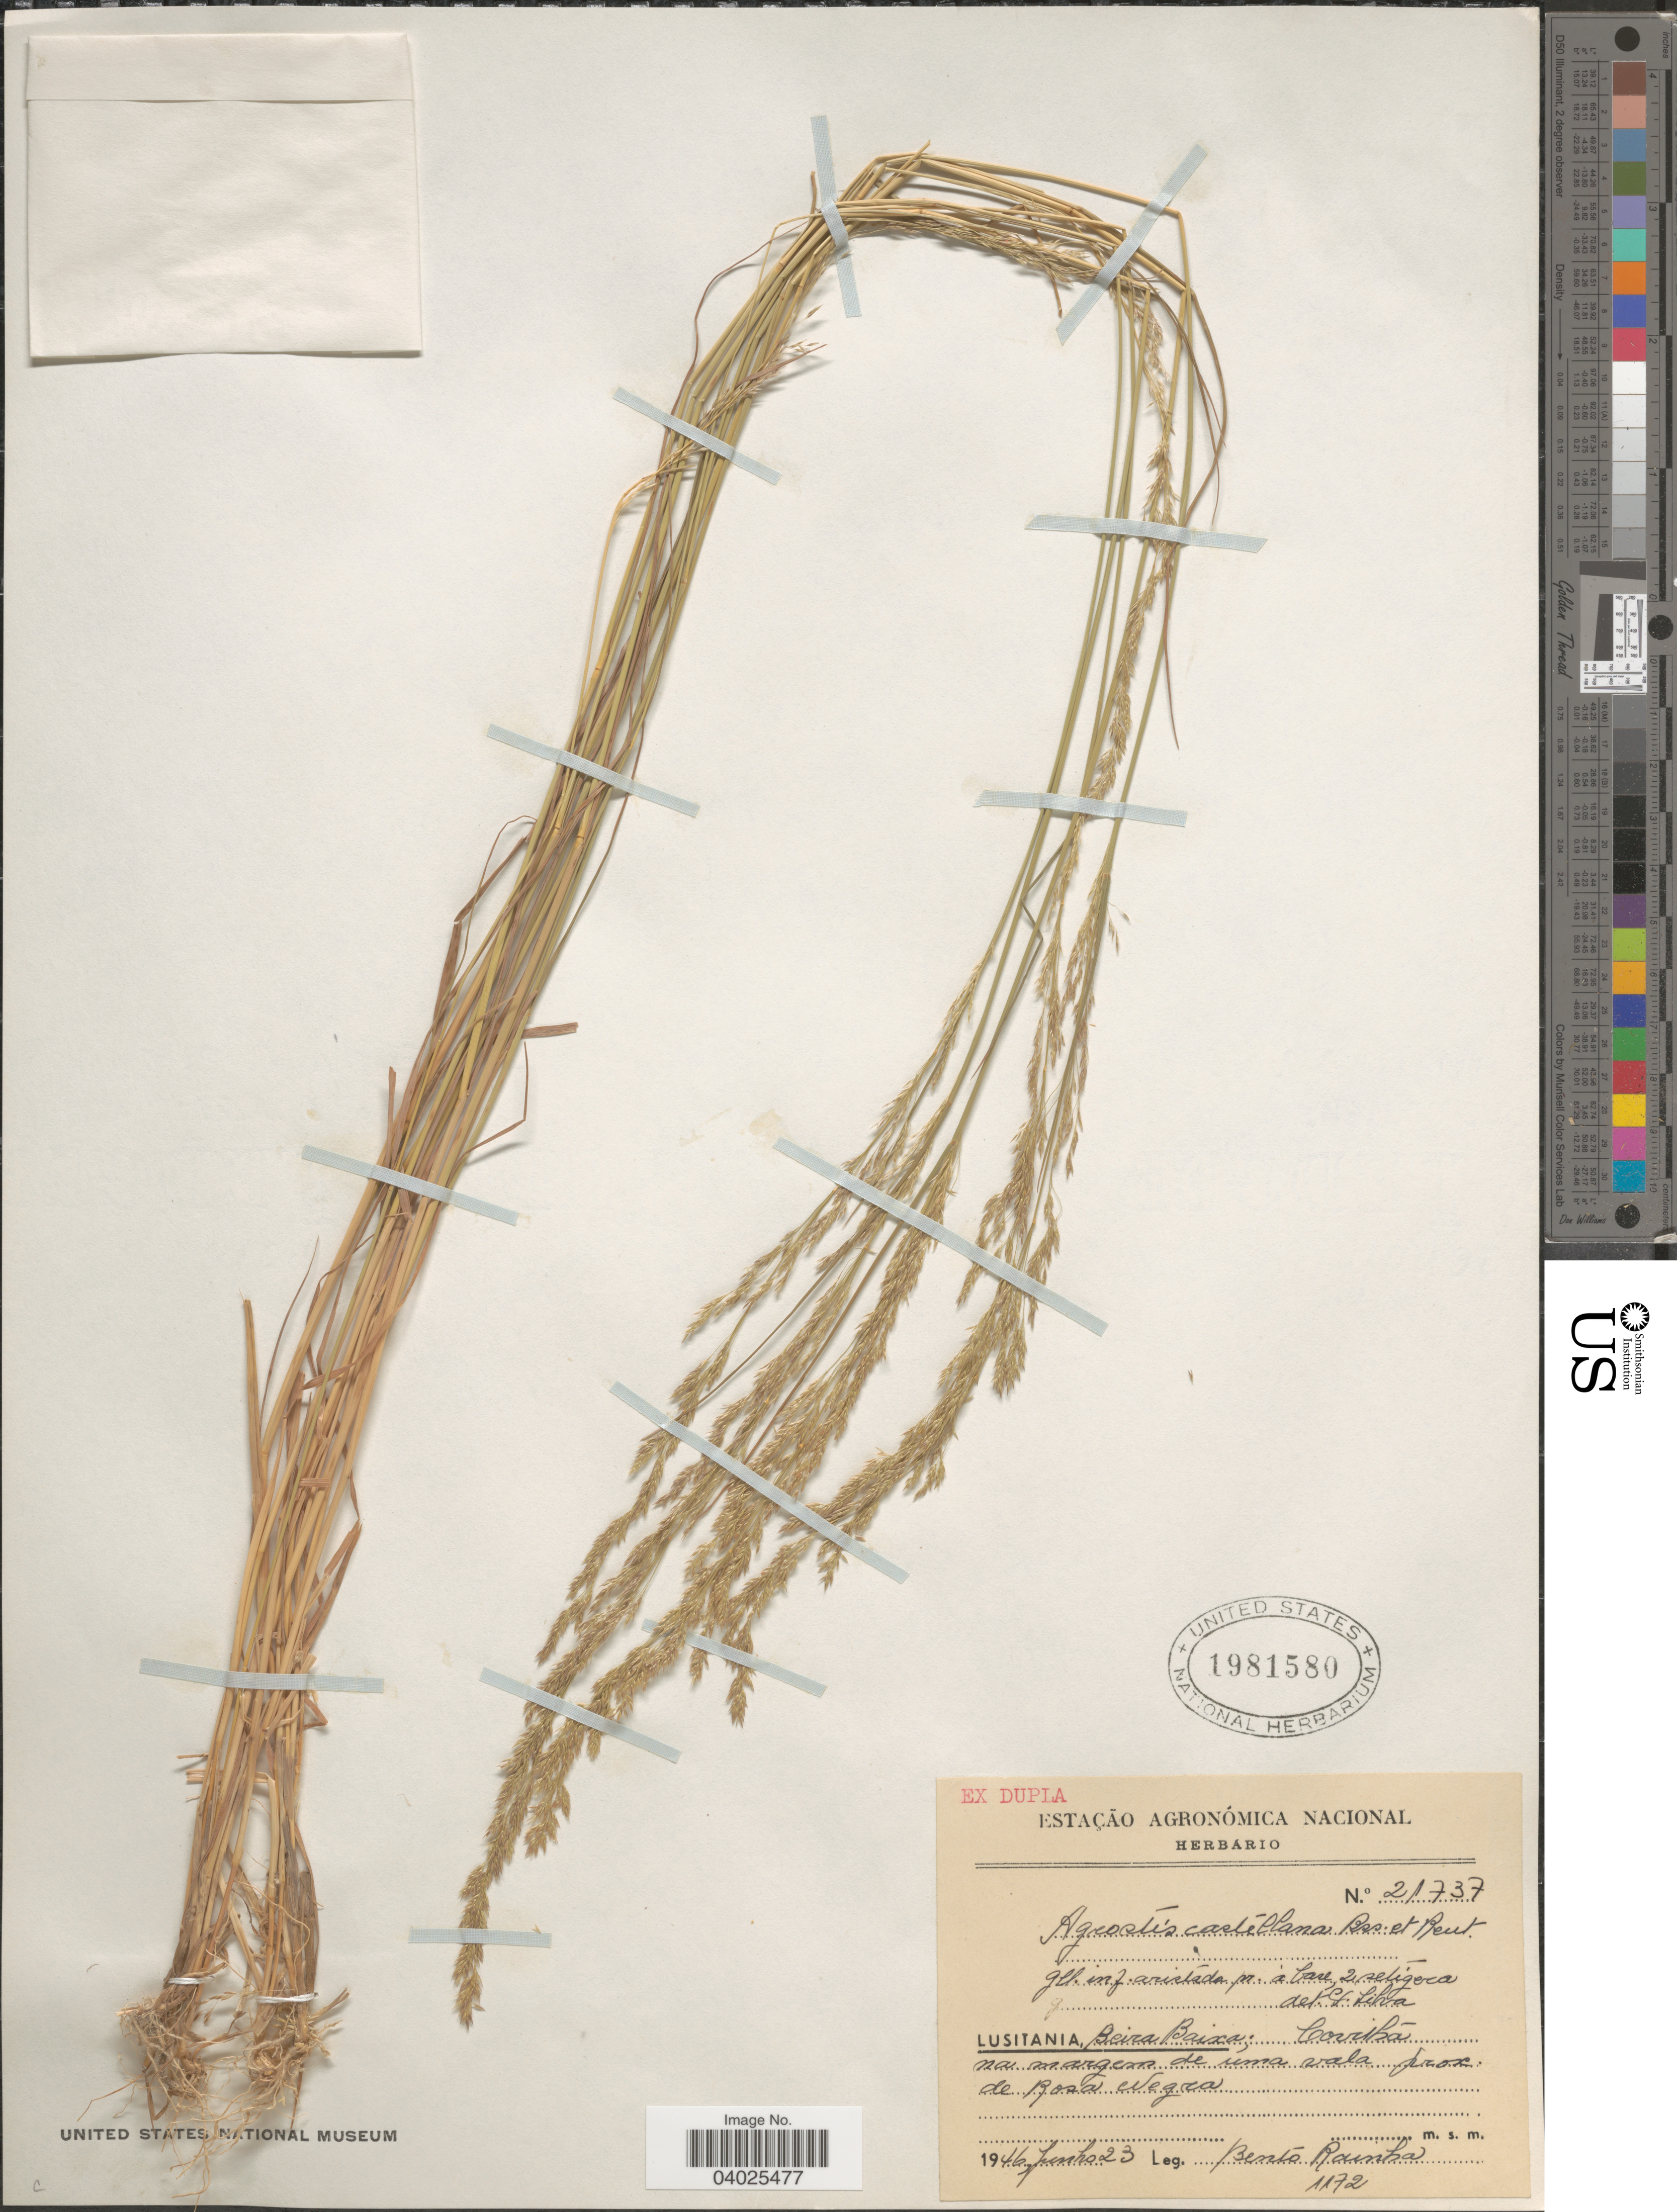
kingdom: Plantae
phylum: Tracheophyta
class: Liliopsida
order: Poales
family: Poaceae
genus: Agrostis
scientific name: Agrostis castellana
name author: Boiss. & Reut.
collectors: B. Rainha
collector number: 1172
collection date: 1946-06-23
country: Portugal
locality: Lusitania, Beira Baixa; Covilha na margem de uma vala prox. de Rosa Negra.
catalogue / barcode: US 1981580